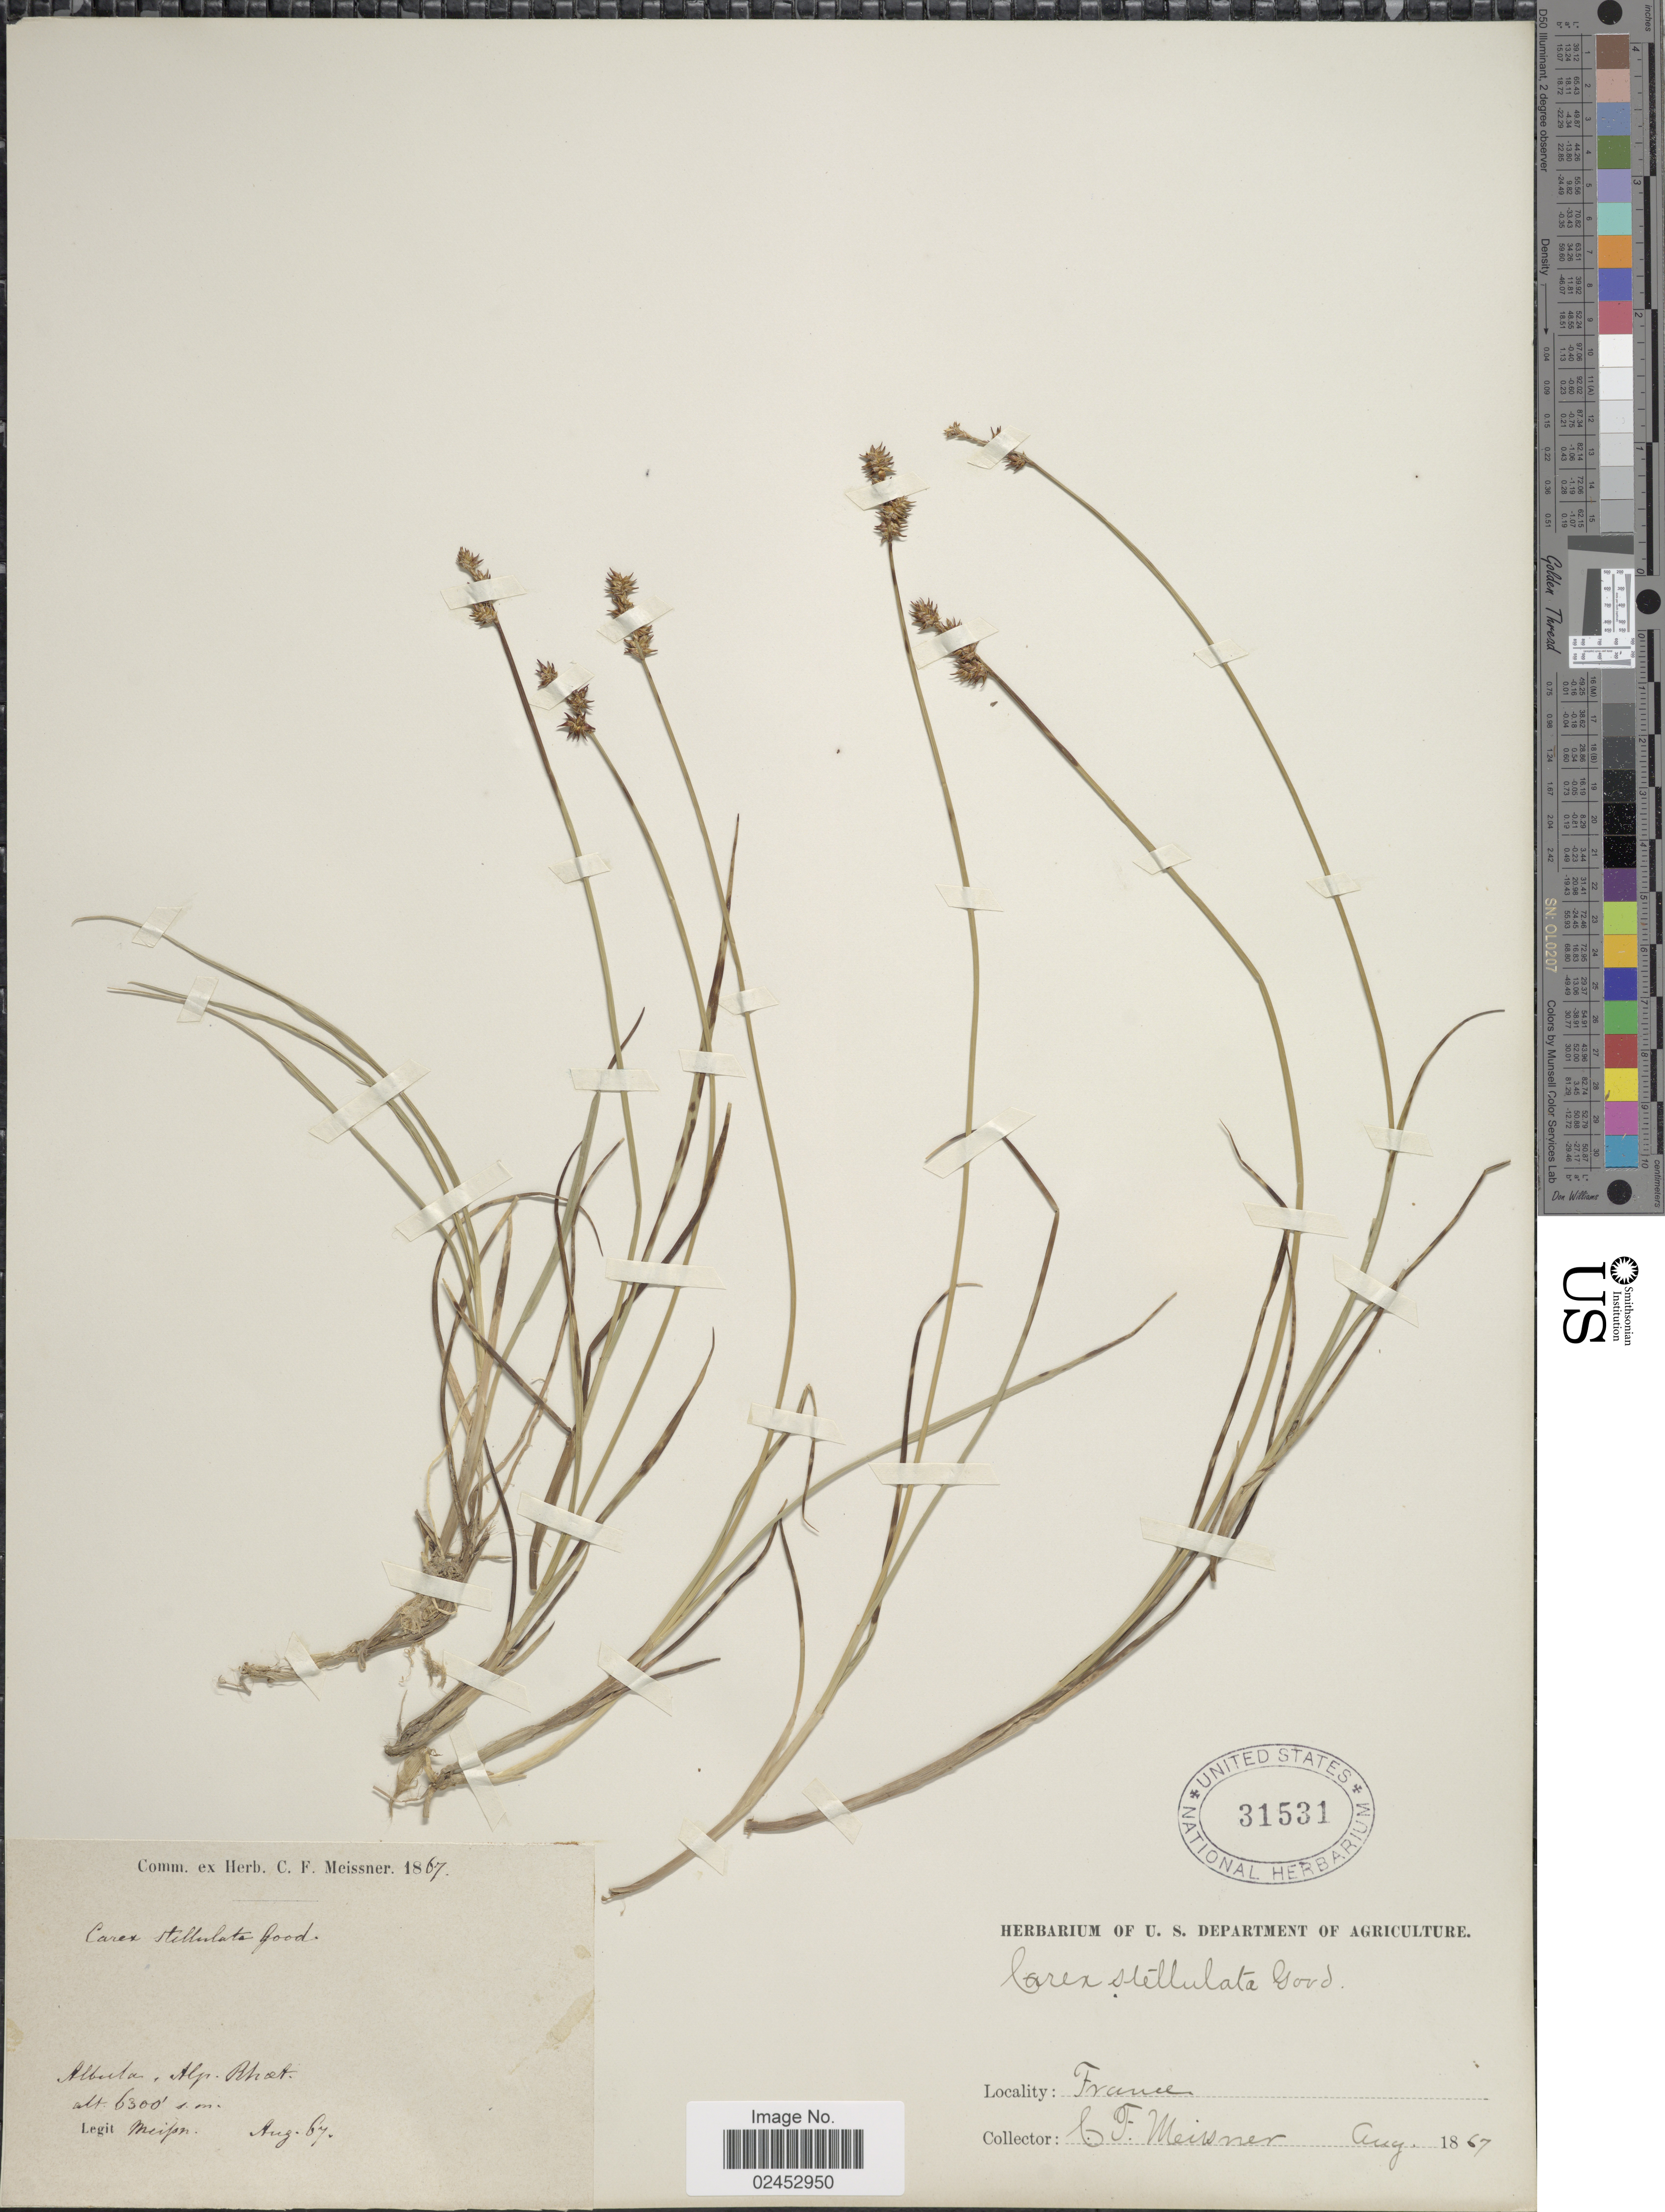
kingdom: Plantae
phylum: Tracheophyta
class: Liliopsida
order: Poales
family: Cyperaceae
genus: Carex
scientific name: Carex echinata subsp. echinata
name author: Murray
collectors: C. F. W. Meissner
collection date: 1867-08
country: France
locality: Albuta, Alp. Rhoat. [interpreted]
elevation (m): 1920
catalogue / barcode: US 31531